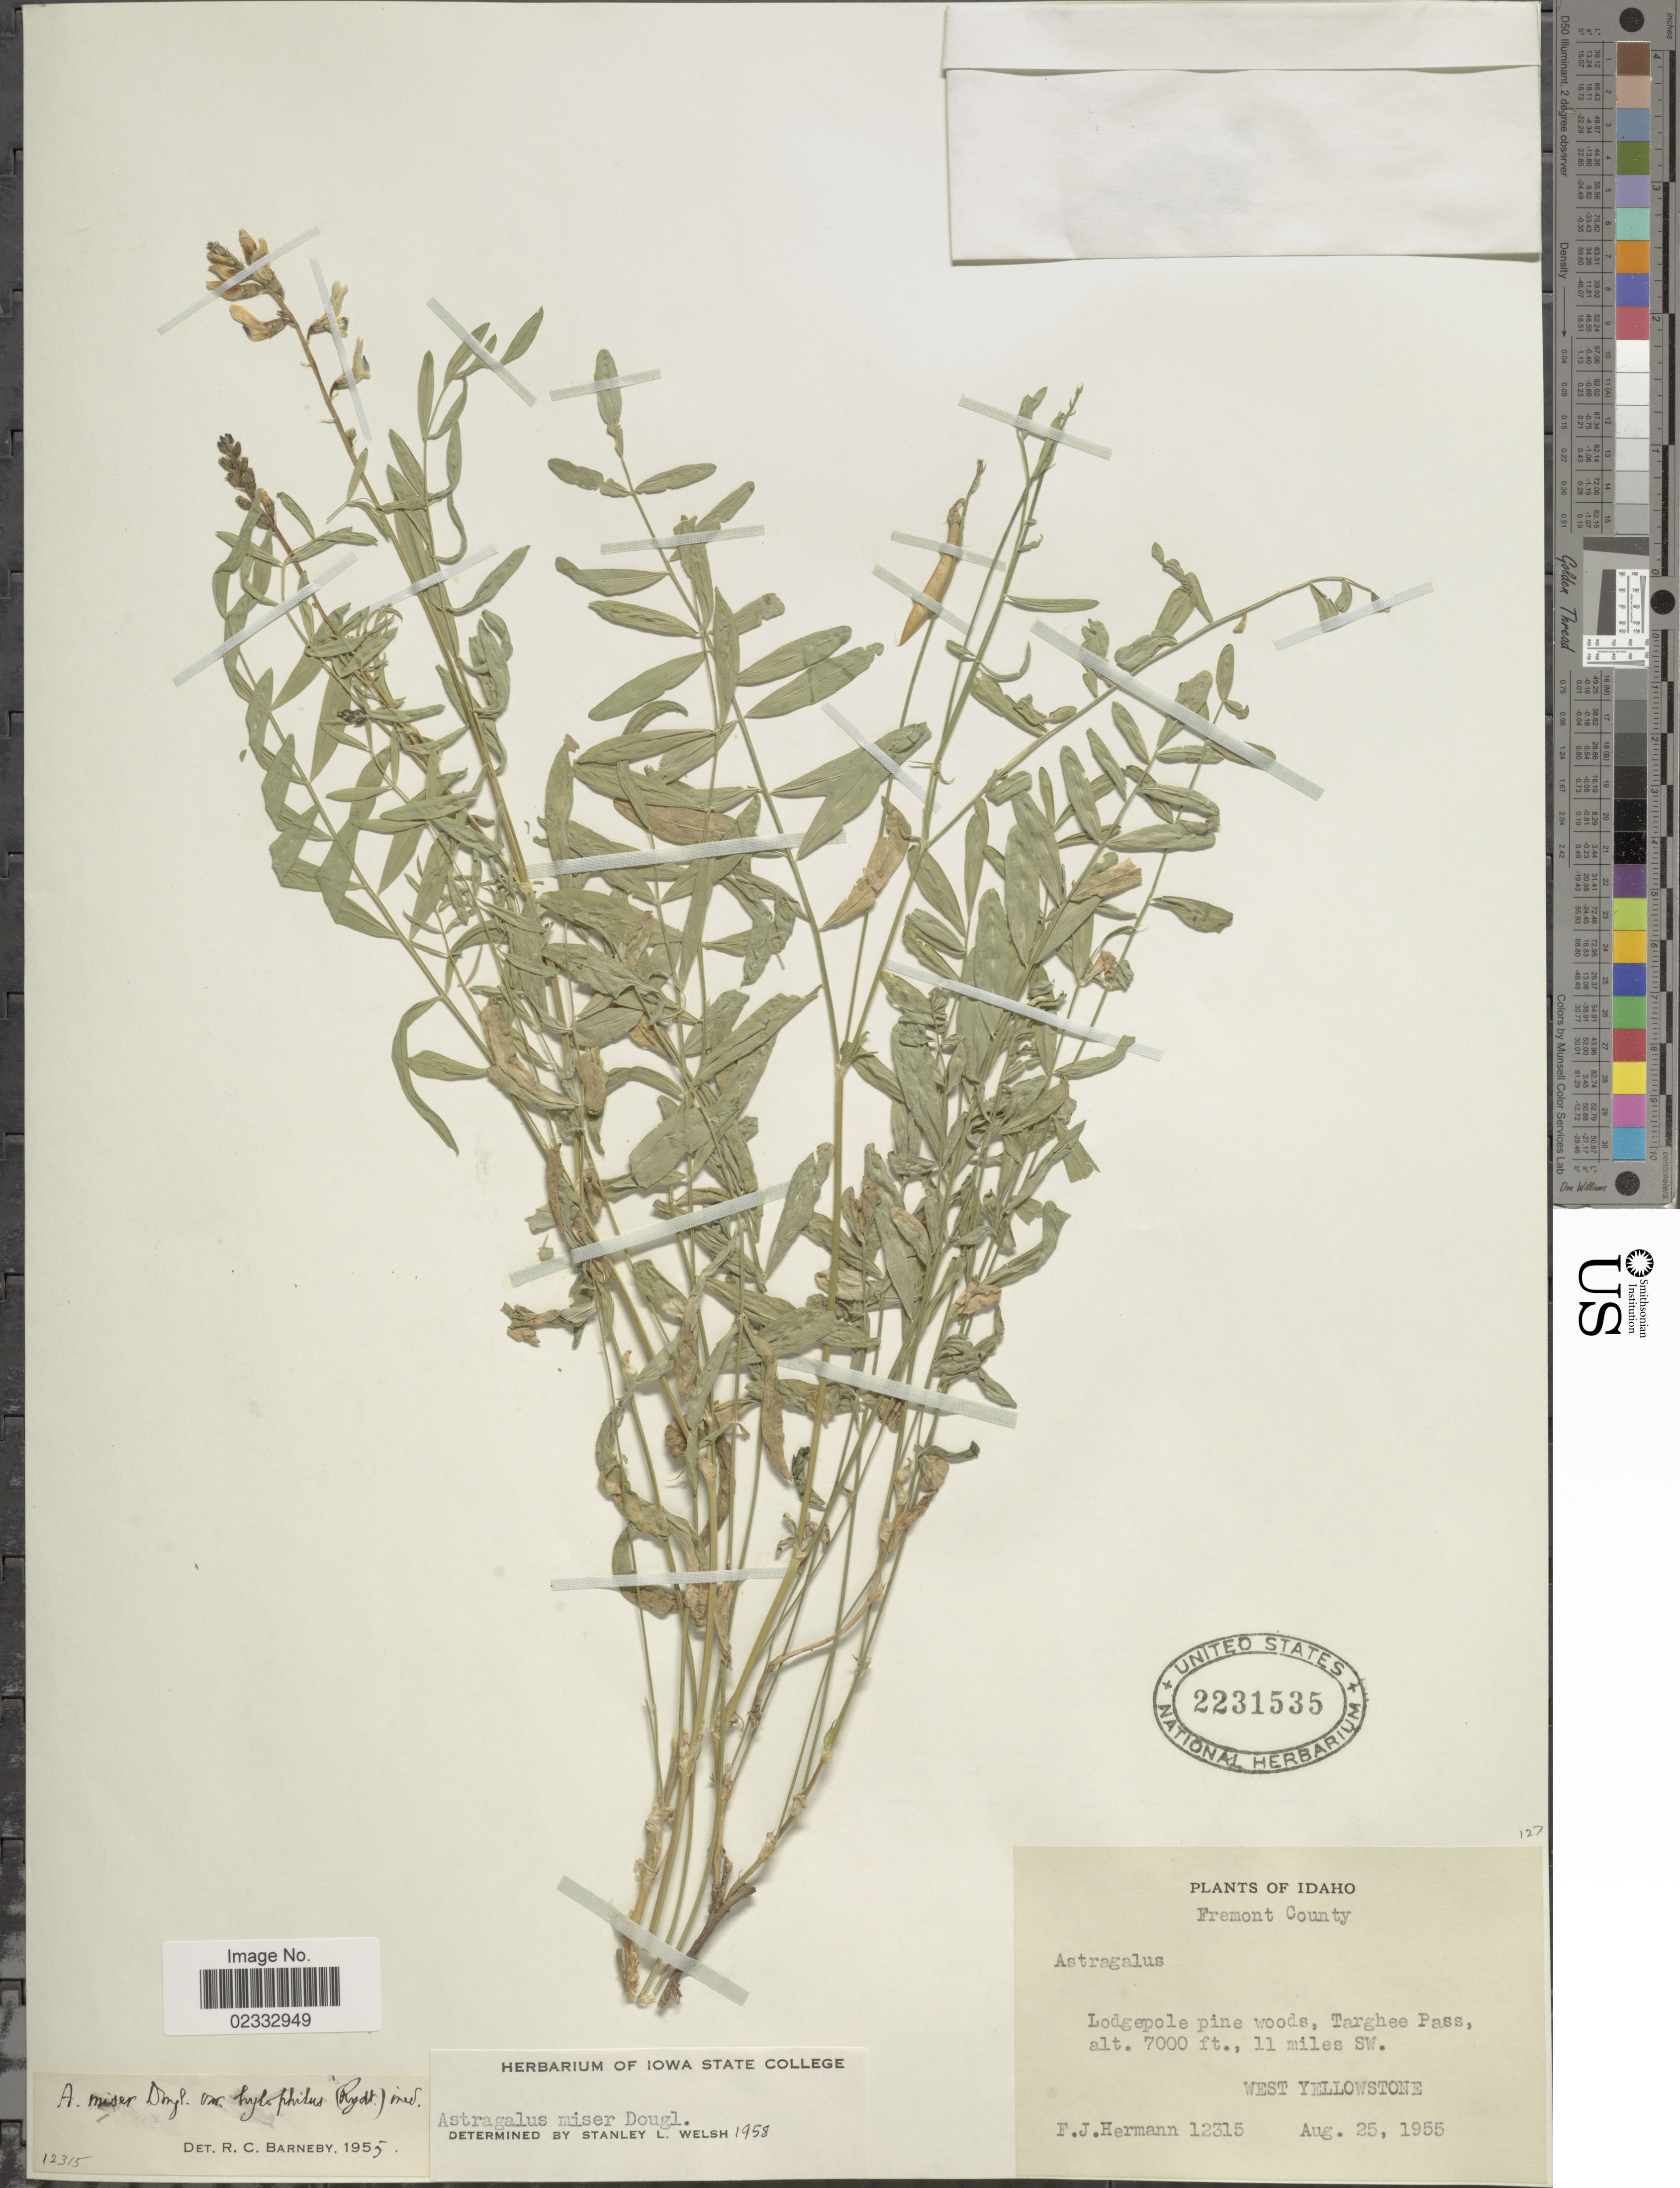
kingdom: Plantae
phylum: Tracheophyta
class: Magnoliopsida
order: Fabales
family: Fabaceae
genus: Astragalus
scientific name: Astragalus miser var. hylophilus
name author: (Rydb.) Barneby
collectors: F. J. Hermann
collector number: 12315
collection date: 1955-08-25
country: United States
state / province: Idaho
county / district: Fremont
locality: Targhee Pass, 11 miles SW West Yellowstone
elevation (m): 2134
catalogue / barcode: US 2231535